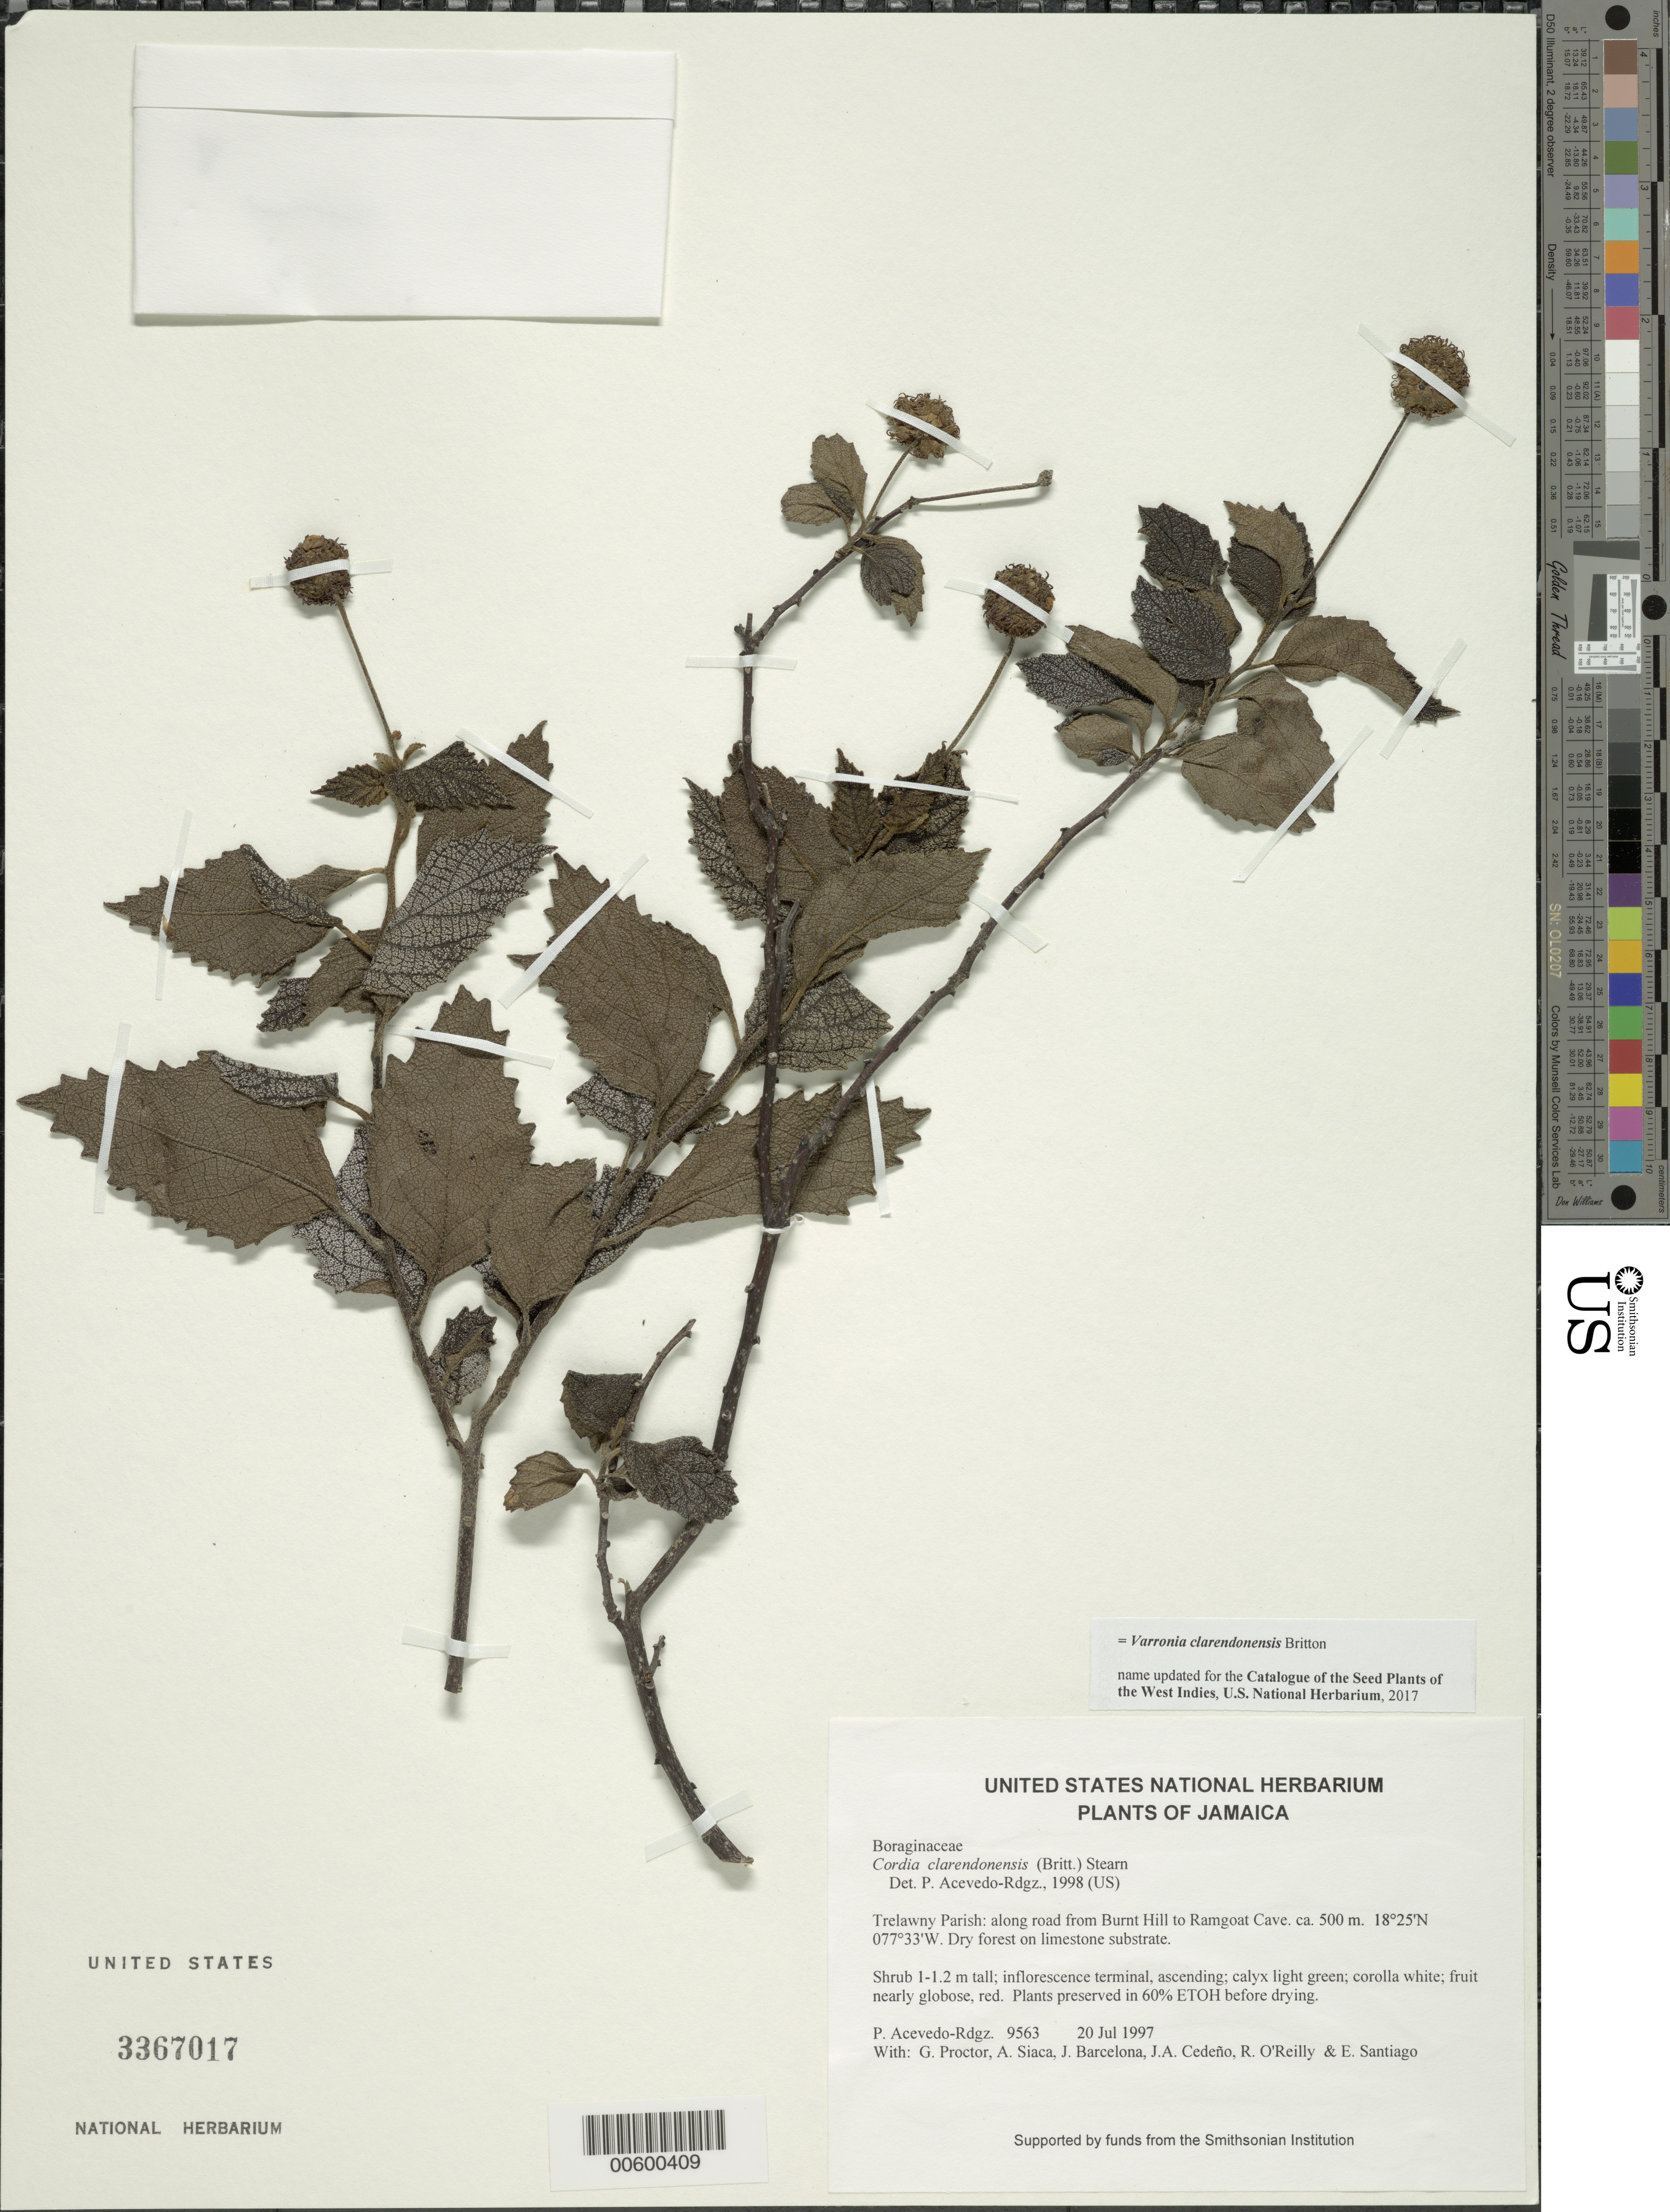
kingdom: Plantae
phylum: Tracheophyta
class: Magnoliopsida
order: Boraginales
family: Cordiaceae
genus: Varronia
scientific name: Varronia clarendonensis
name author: Britton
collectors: P. Acevedo-Rodr., G. R. Proctor, A. Siaca, J. Barcelona, J. A. Cedeño M. & R. O'Reilly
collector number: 9563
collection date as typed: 20 Jul 1997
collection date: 1997-07-20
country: Jamaica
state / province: Trelawny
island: Jamaica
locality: Trelawny Parish: along road from Burnt Hill to Ramgoat Cave.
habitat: Dry forest on limestone substrate.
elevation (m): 500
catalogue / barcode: US 3367017